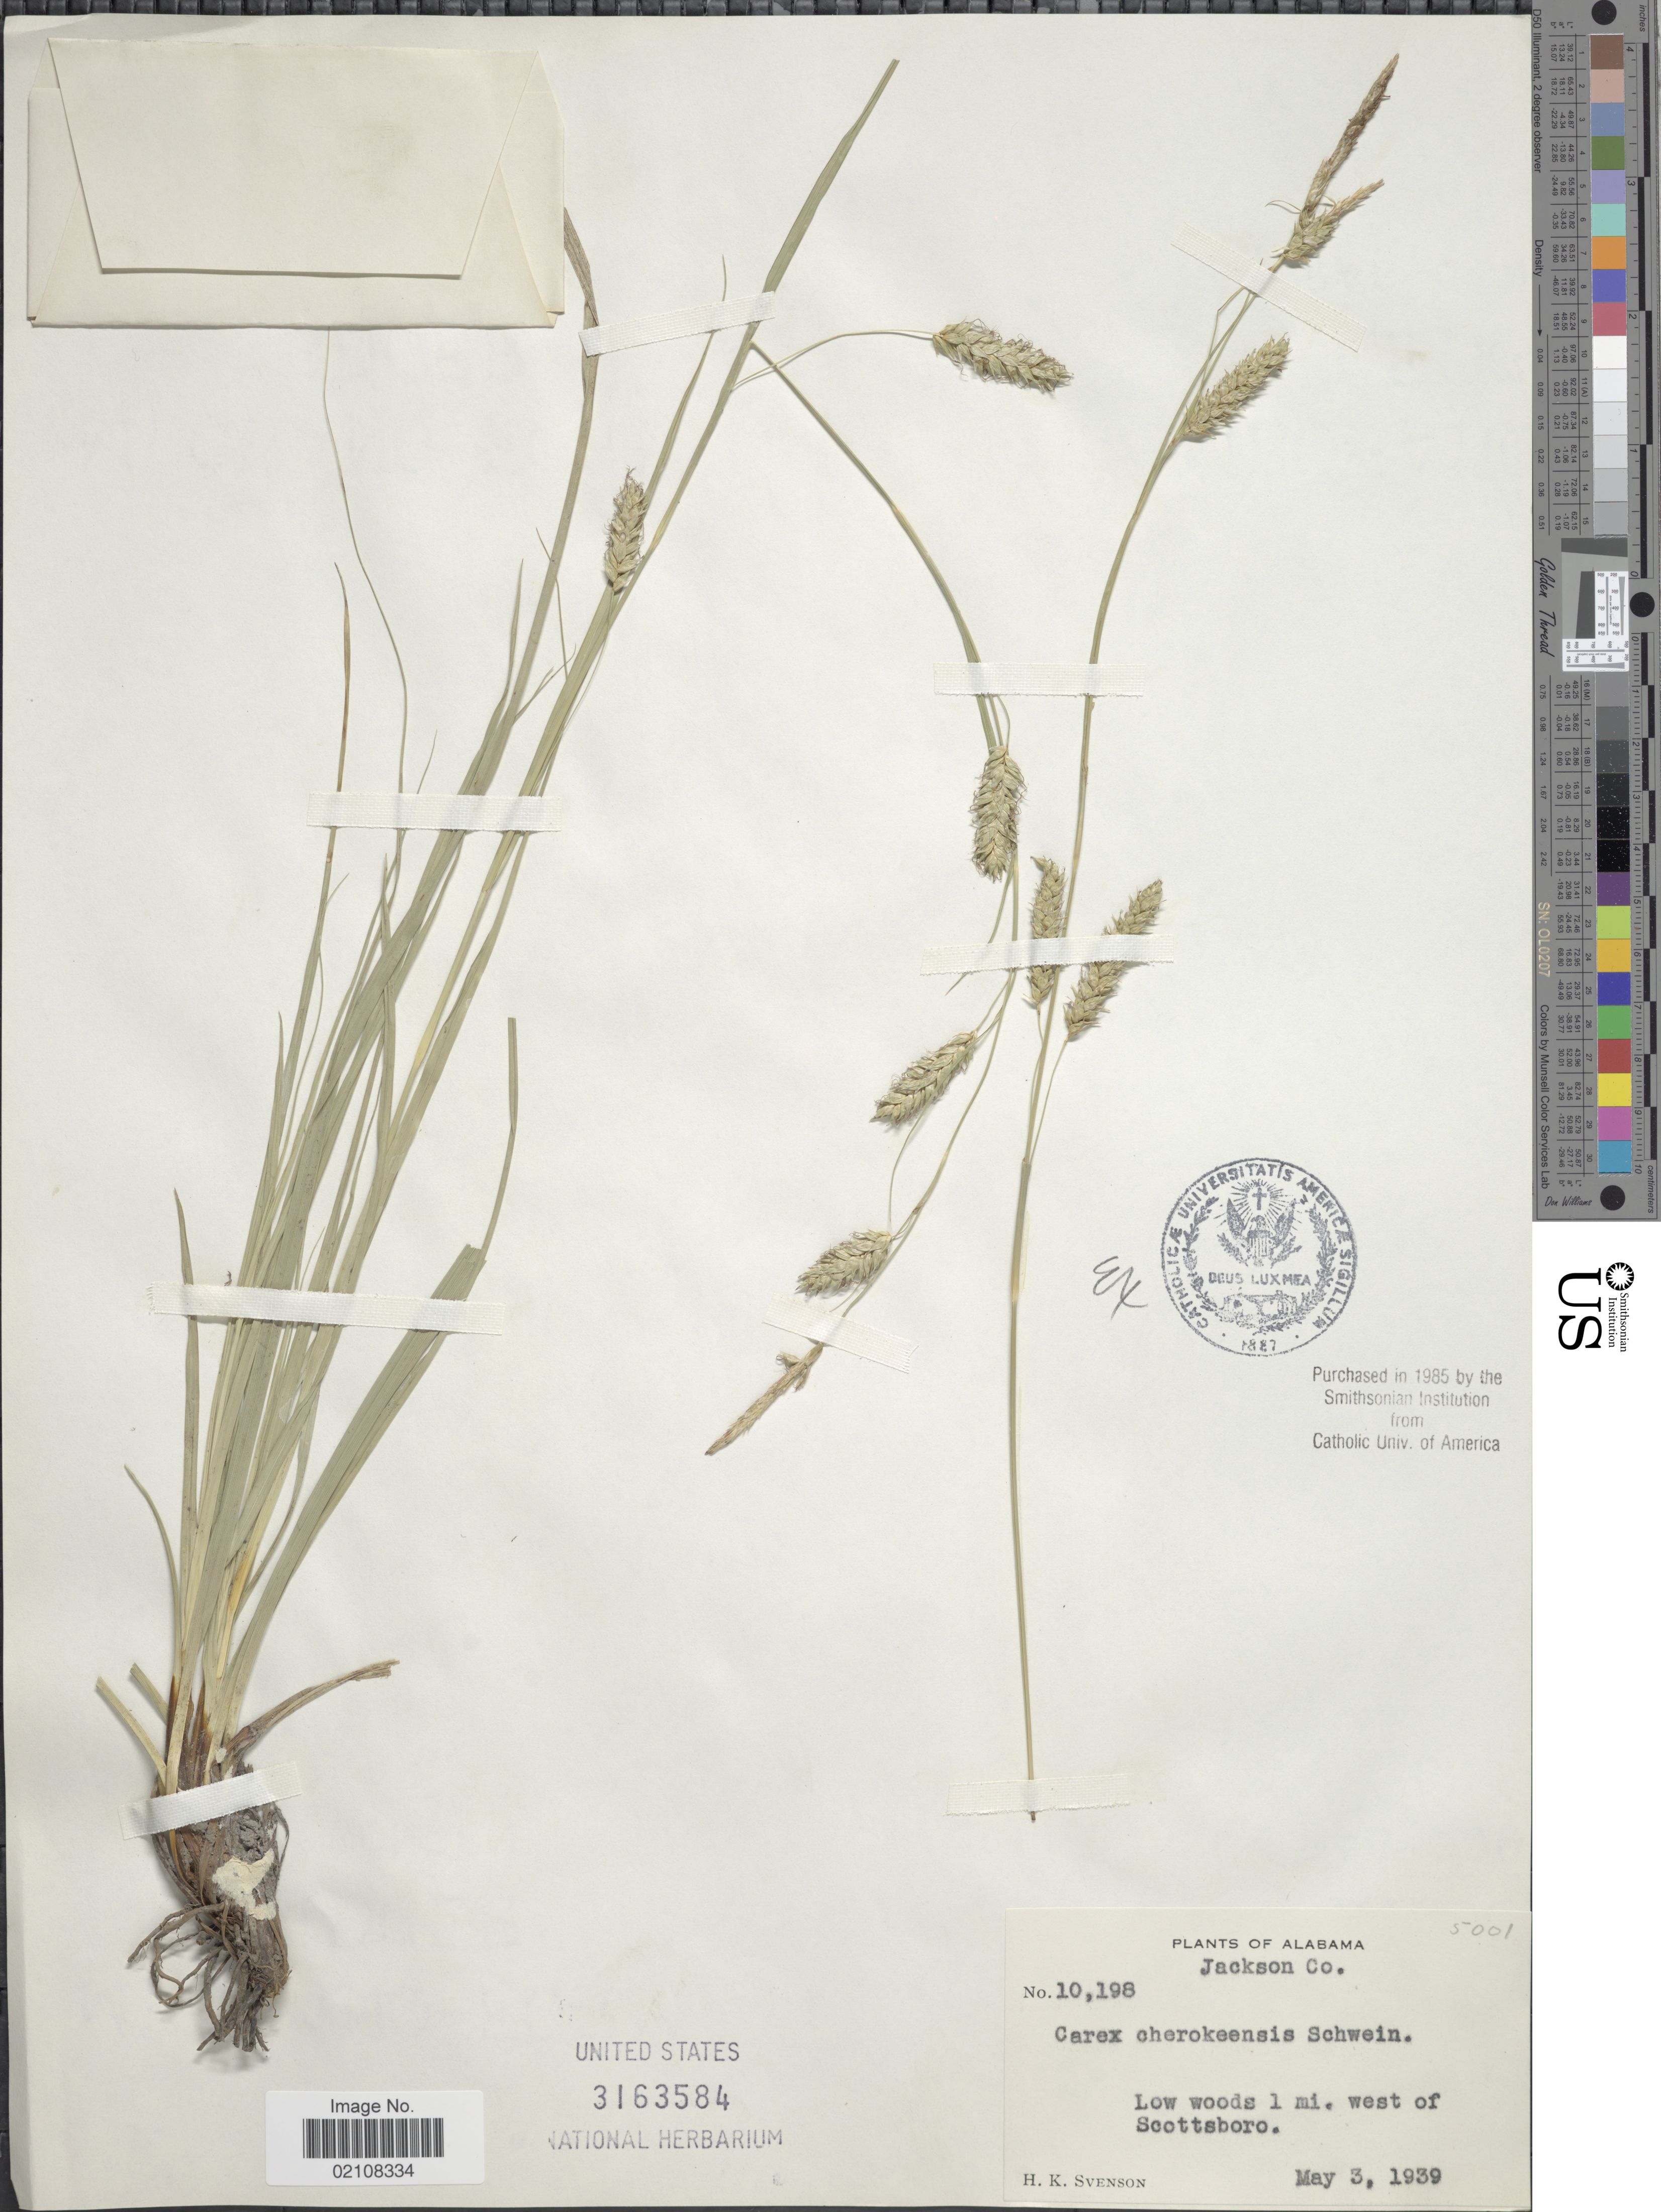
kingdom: Plantae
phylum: Tracheophyta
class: Liliopsida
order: Poales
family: Cyperaceae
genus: Carex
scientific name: Carex cherokeensis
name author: Schwein.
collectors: H. K. Svenson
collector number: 10198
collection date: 1939-05-03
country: United States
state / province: Alabama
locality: Jackson Co., Low woods 1 mi. west of Scottsboro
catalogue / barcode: US 3163584